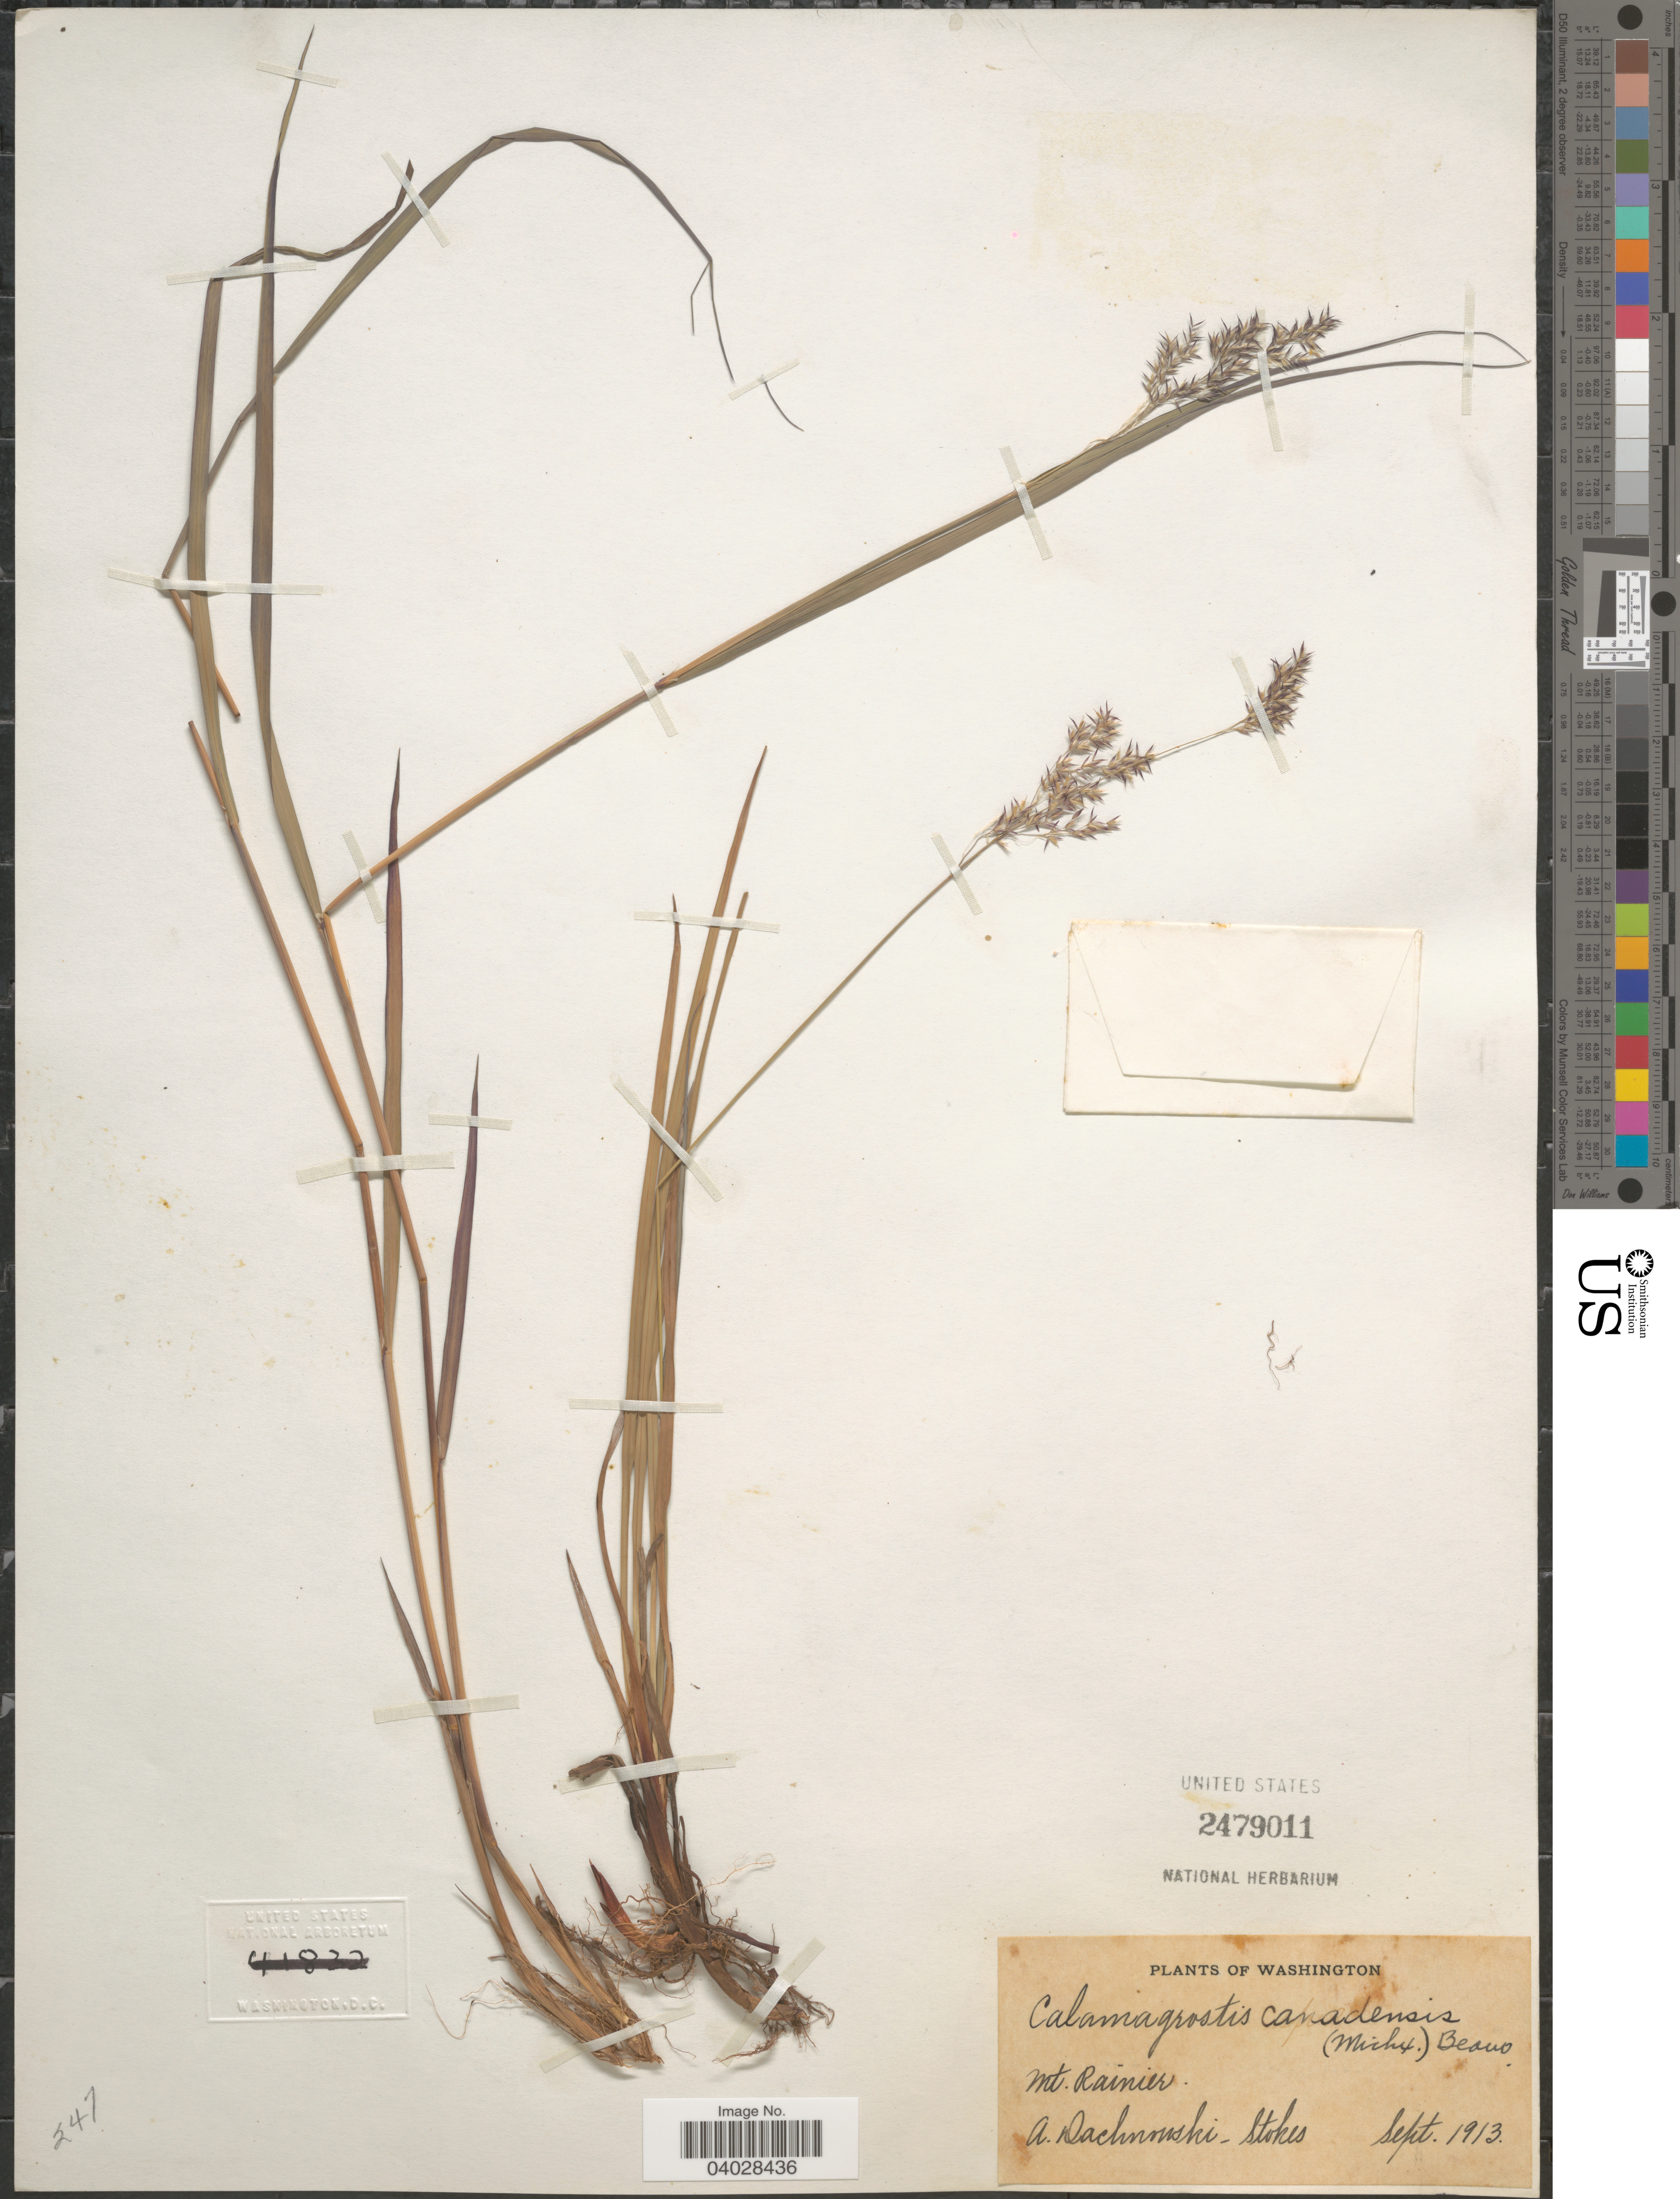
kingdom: Plantae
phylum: Tracheophyta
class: Liliopsida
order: Poales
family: Poaceae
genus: Calamagrostis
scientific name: Calamagrostis canadensis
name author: (Michx.) P. Beauv.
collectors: A. P. Dachnowski-Stokes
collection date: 1913-09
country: United States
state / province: Washington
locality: Mt. Rainier.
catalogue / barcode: US 2479011